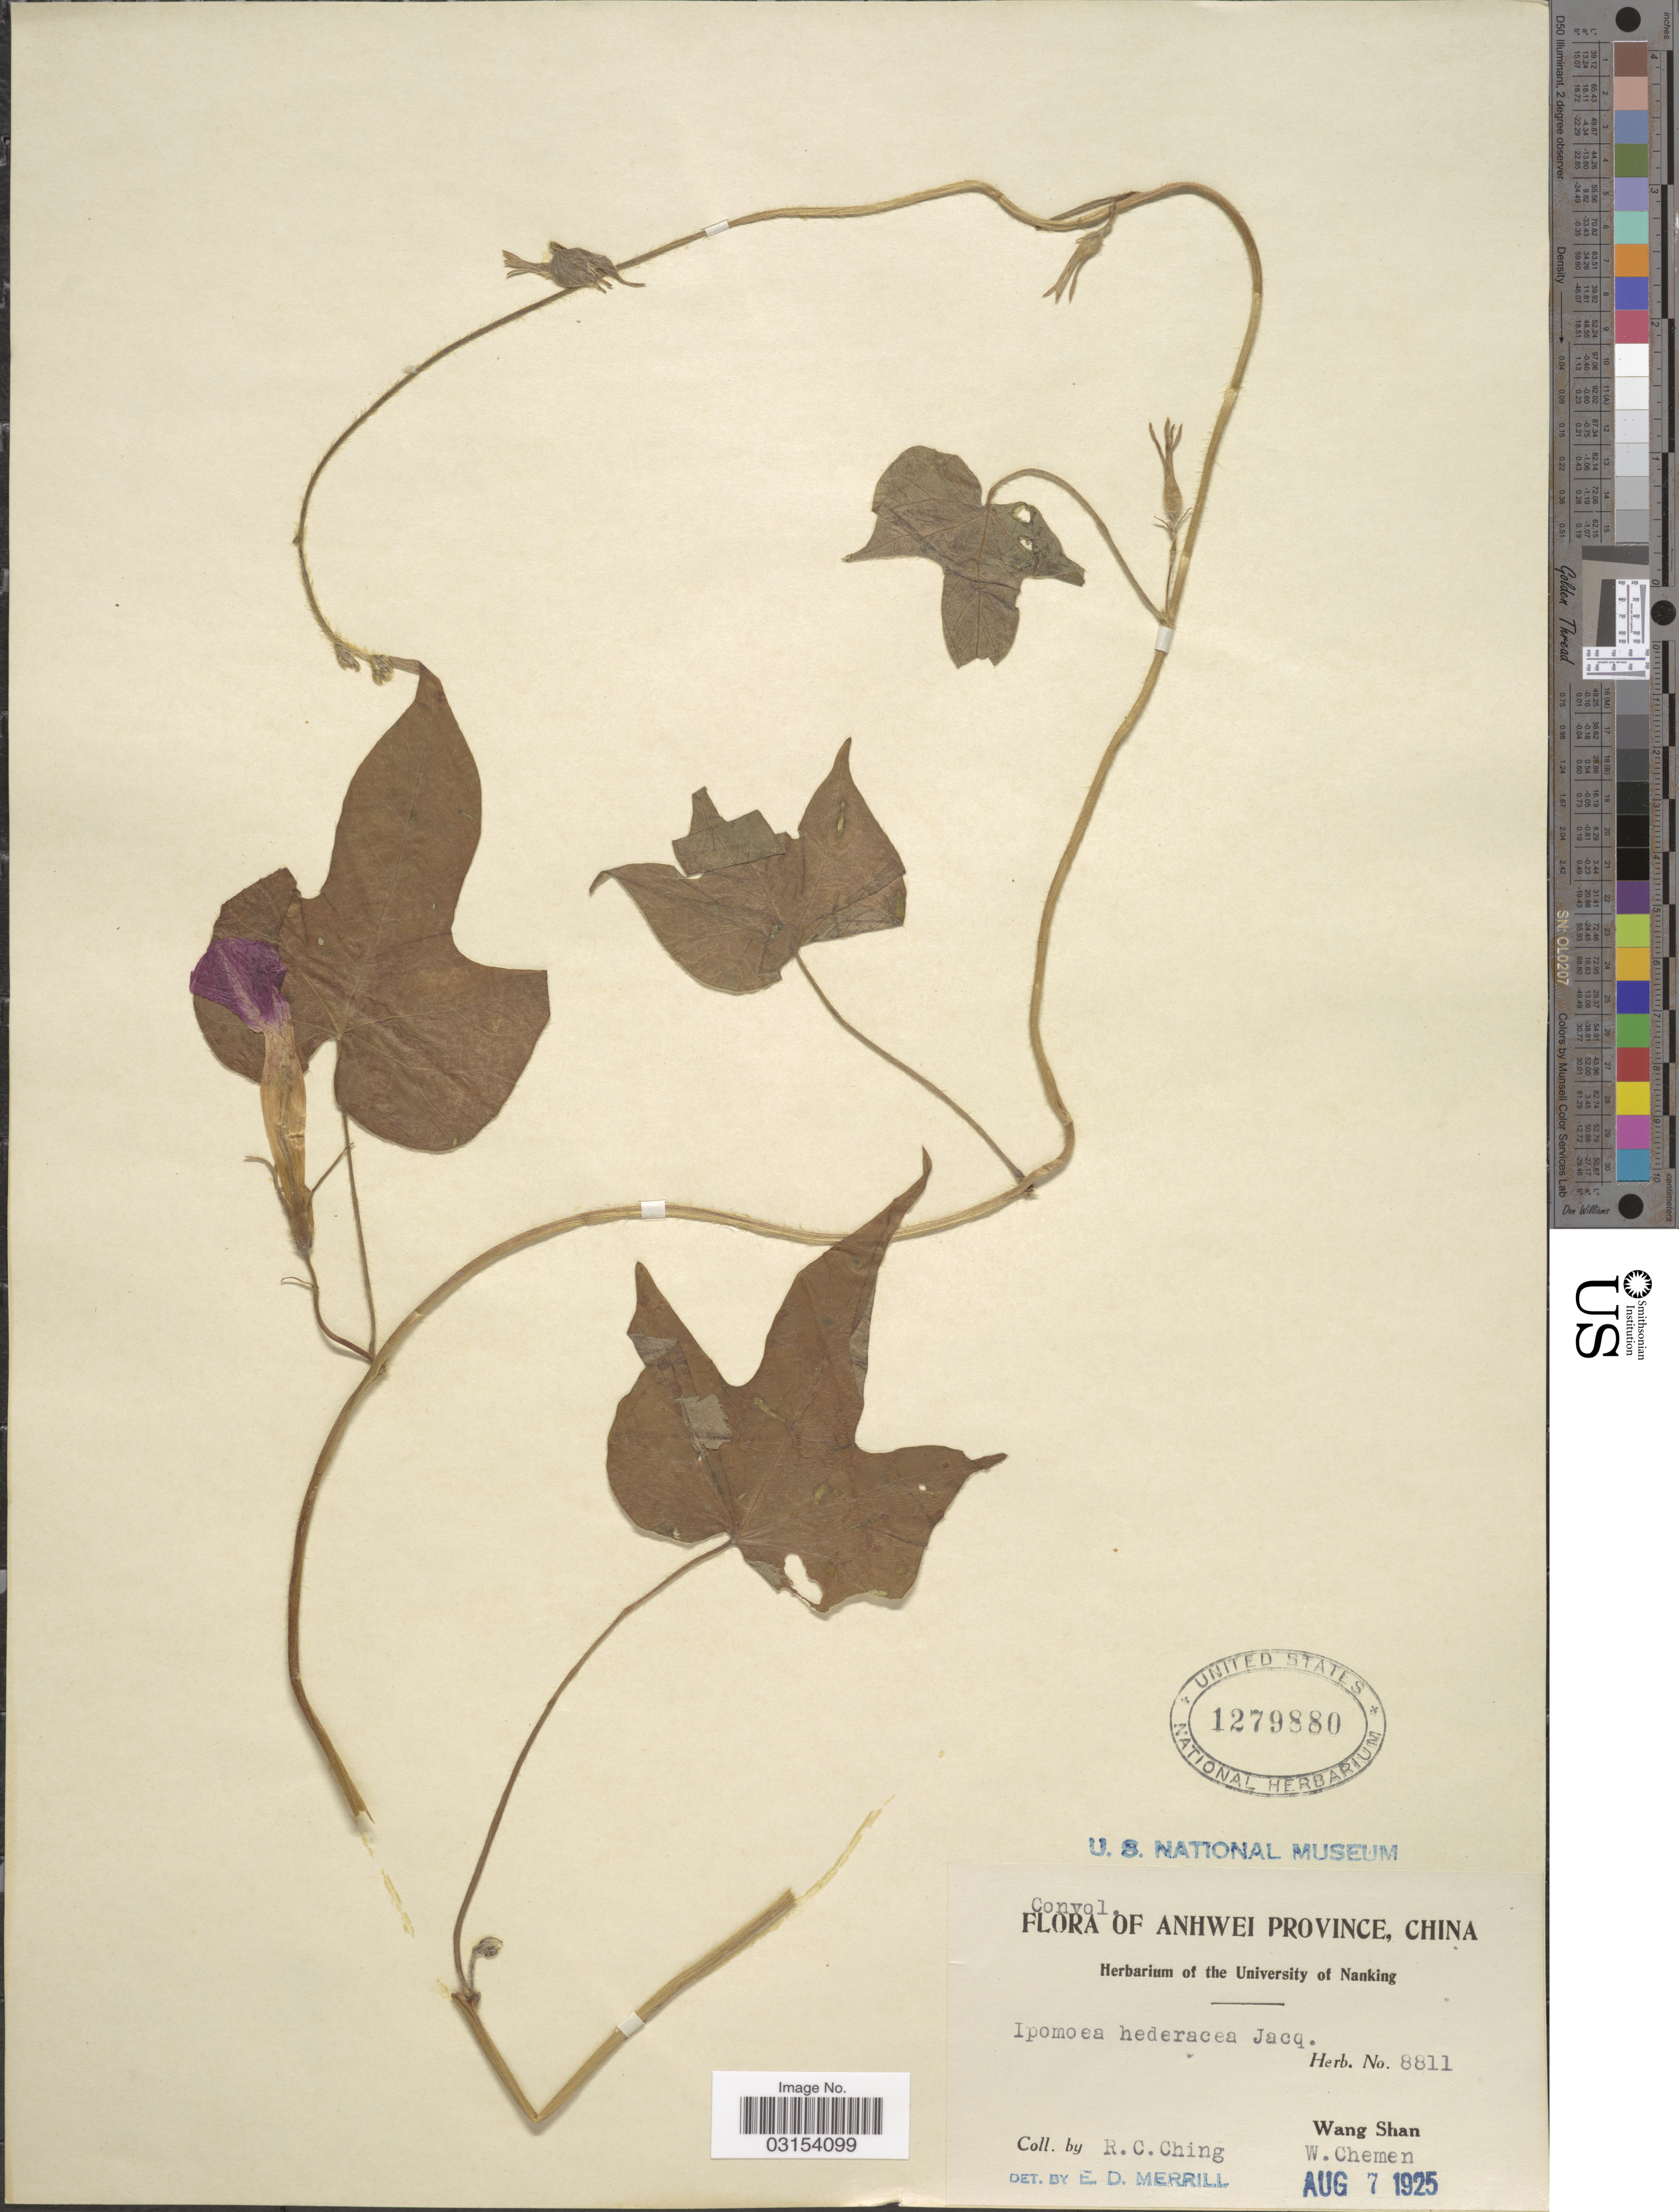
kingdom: Plantae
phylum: Tracheophyta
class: Magnoliopsida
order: Solanales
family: Convolvulaceae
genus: Ipomoea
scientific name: Ipomoea nil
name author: (L.) Roth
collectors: R. C. Ching & W. Chemen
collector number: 8811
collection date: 1925-08-07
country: China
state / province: Anhui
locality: Anhwei Province, China, Wang Shan.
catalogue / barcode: US 1279880